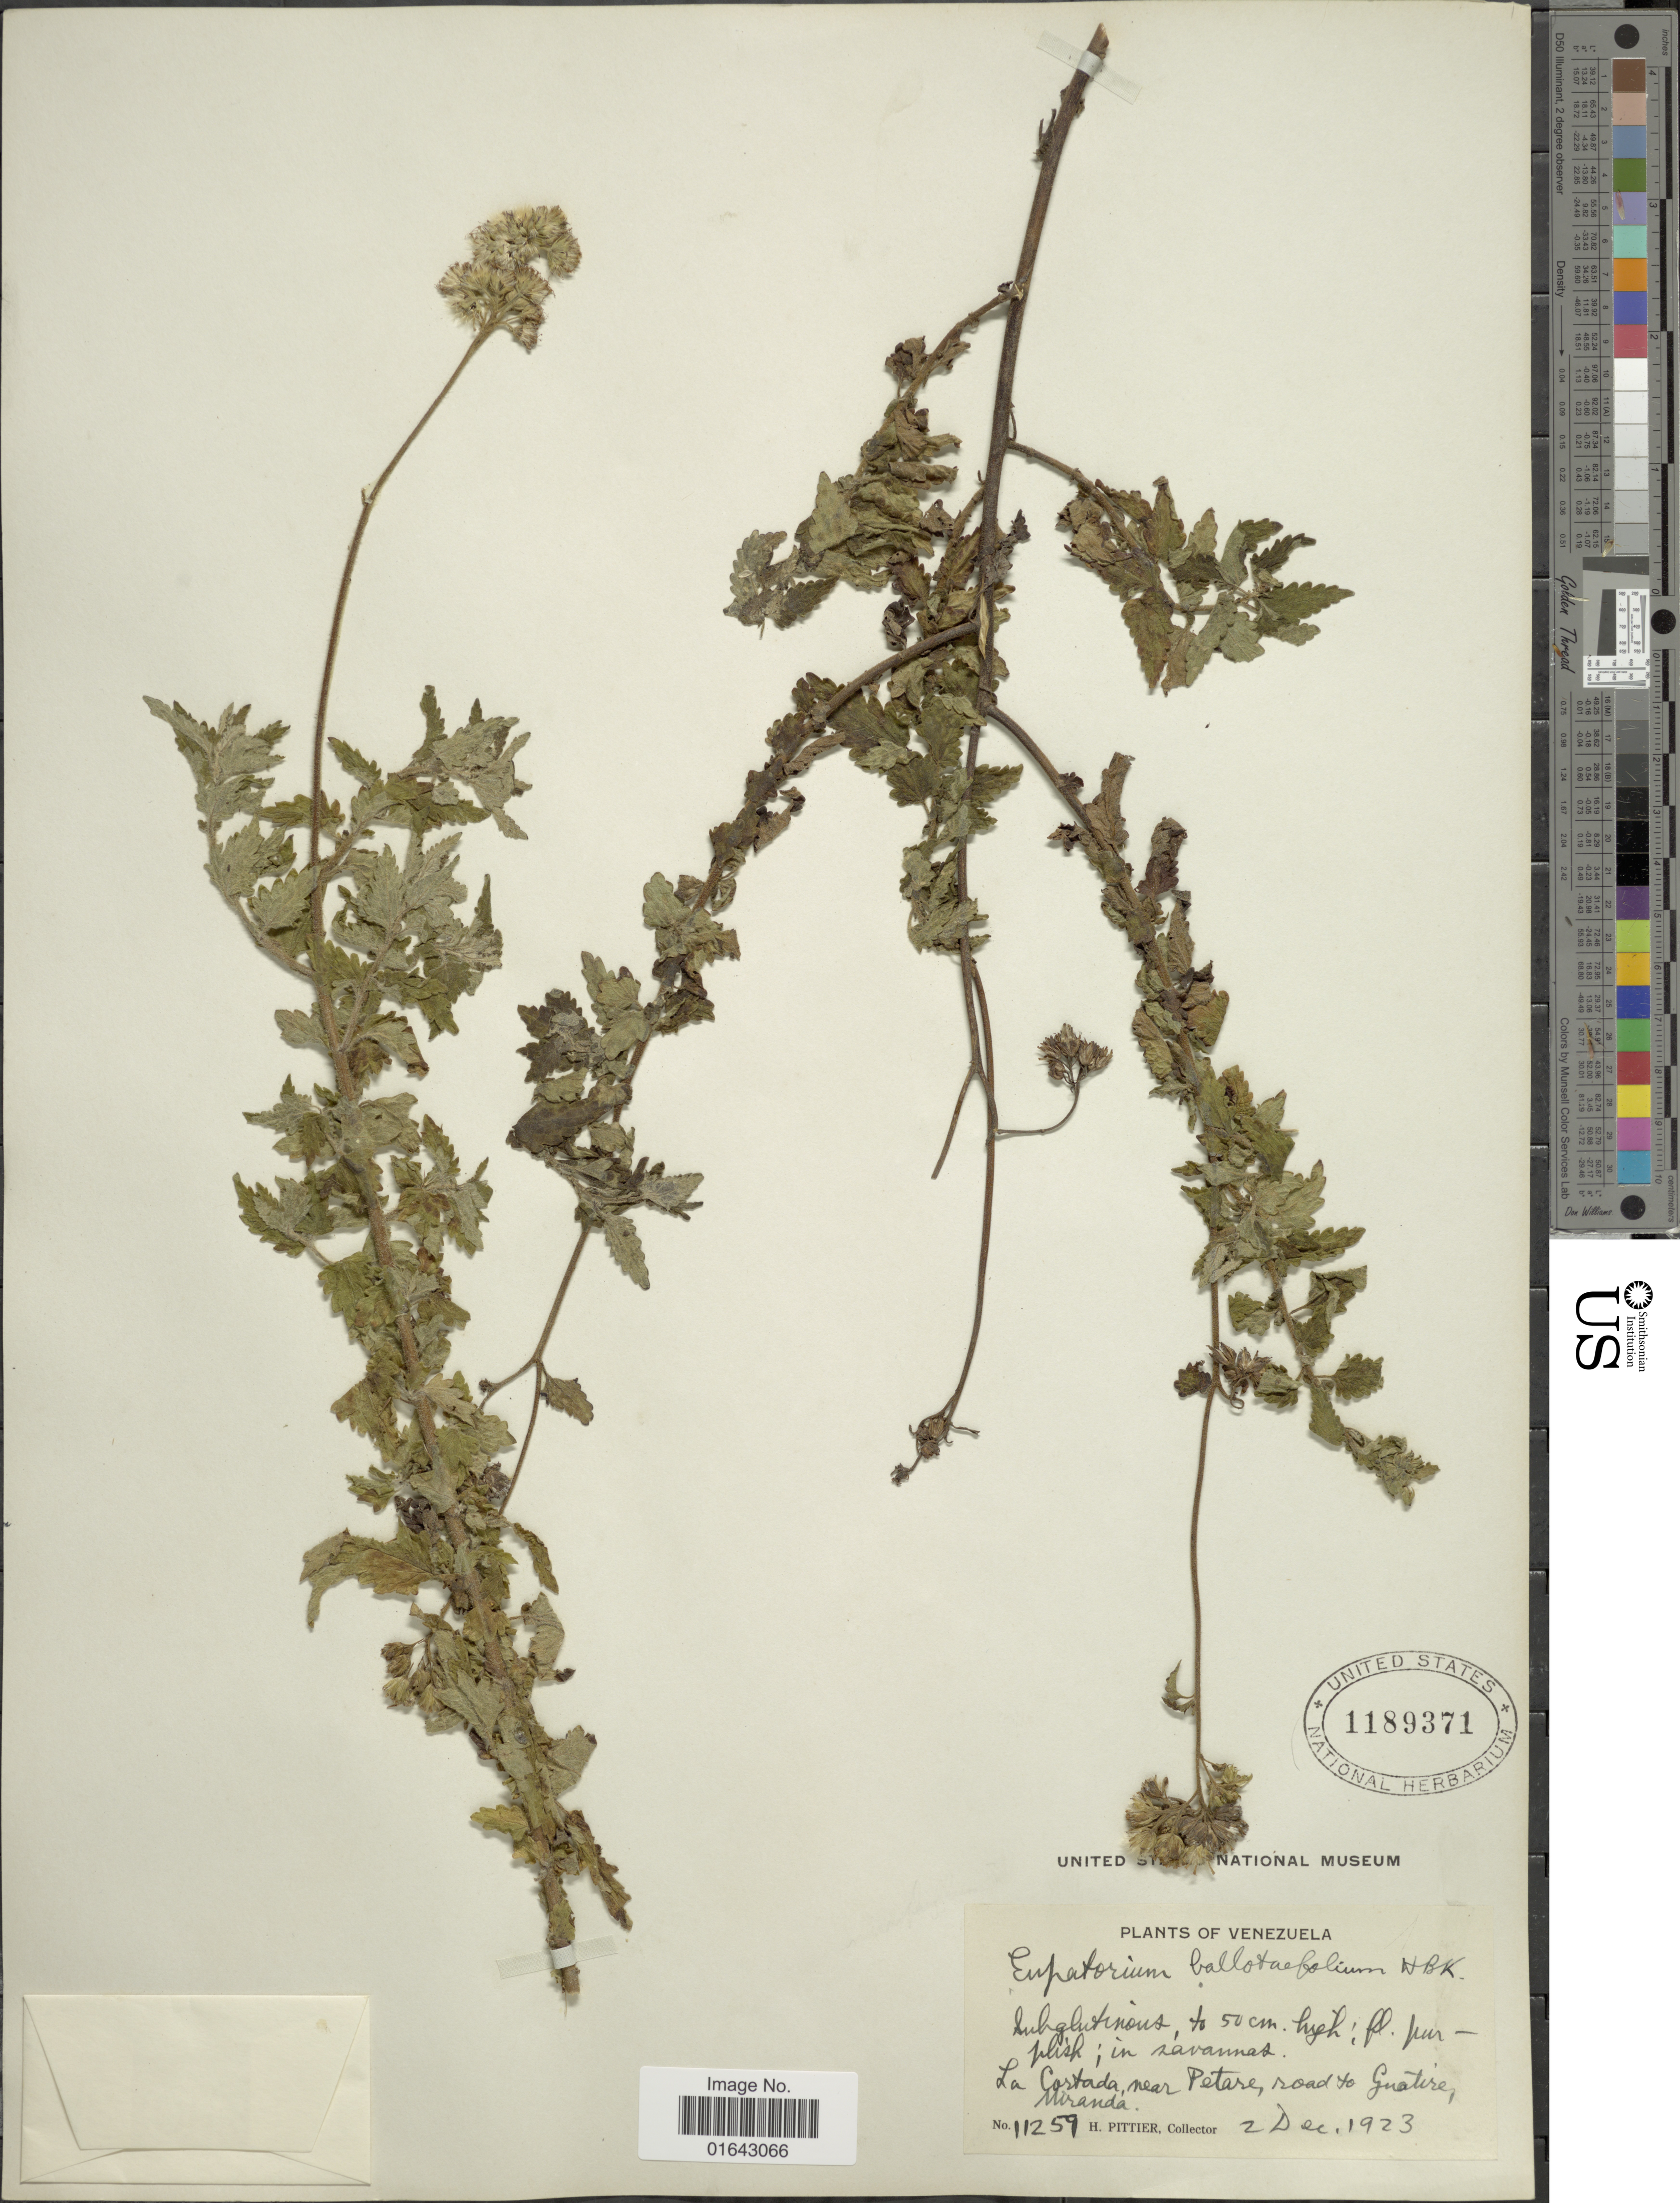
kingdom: Plantae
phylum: Tracheophyta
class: Magnoliopsida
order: Asterales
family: Asteraceae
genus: Conocliniopsis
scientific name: Conocliniopsis prasiifolia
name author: (DC.) R.M. King & H. Rob.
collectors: H. F. Pittier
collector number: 11259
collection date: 1923-12-02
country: Venezuela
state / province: Miranda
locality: La Cortada, near Petare, road to Guatire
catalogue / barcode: US 1189371